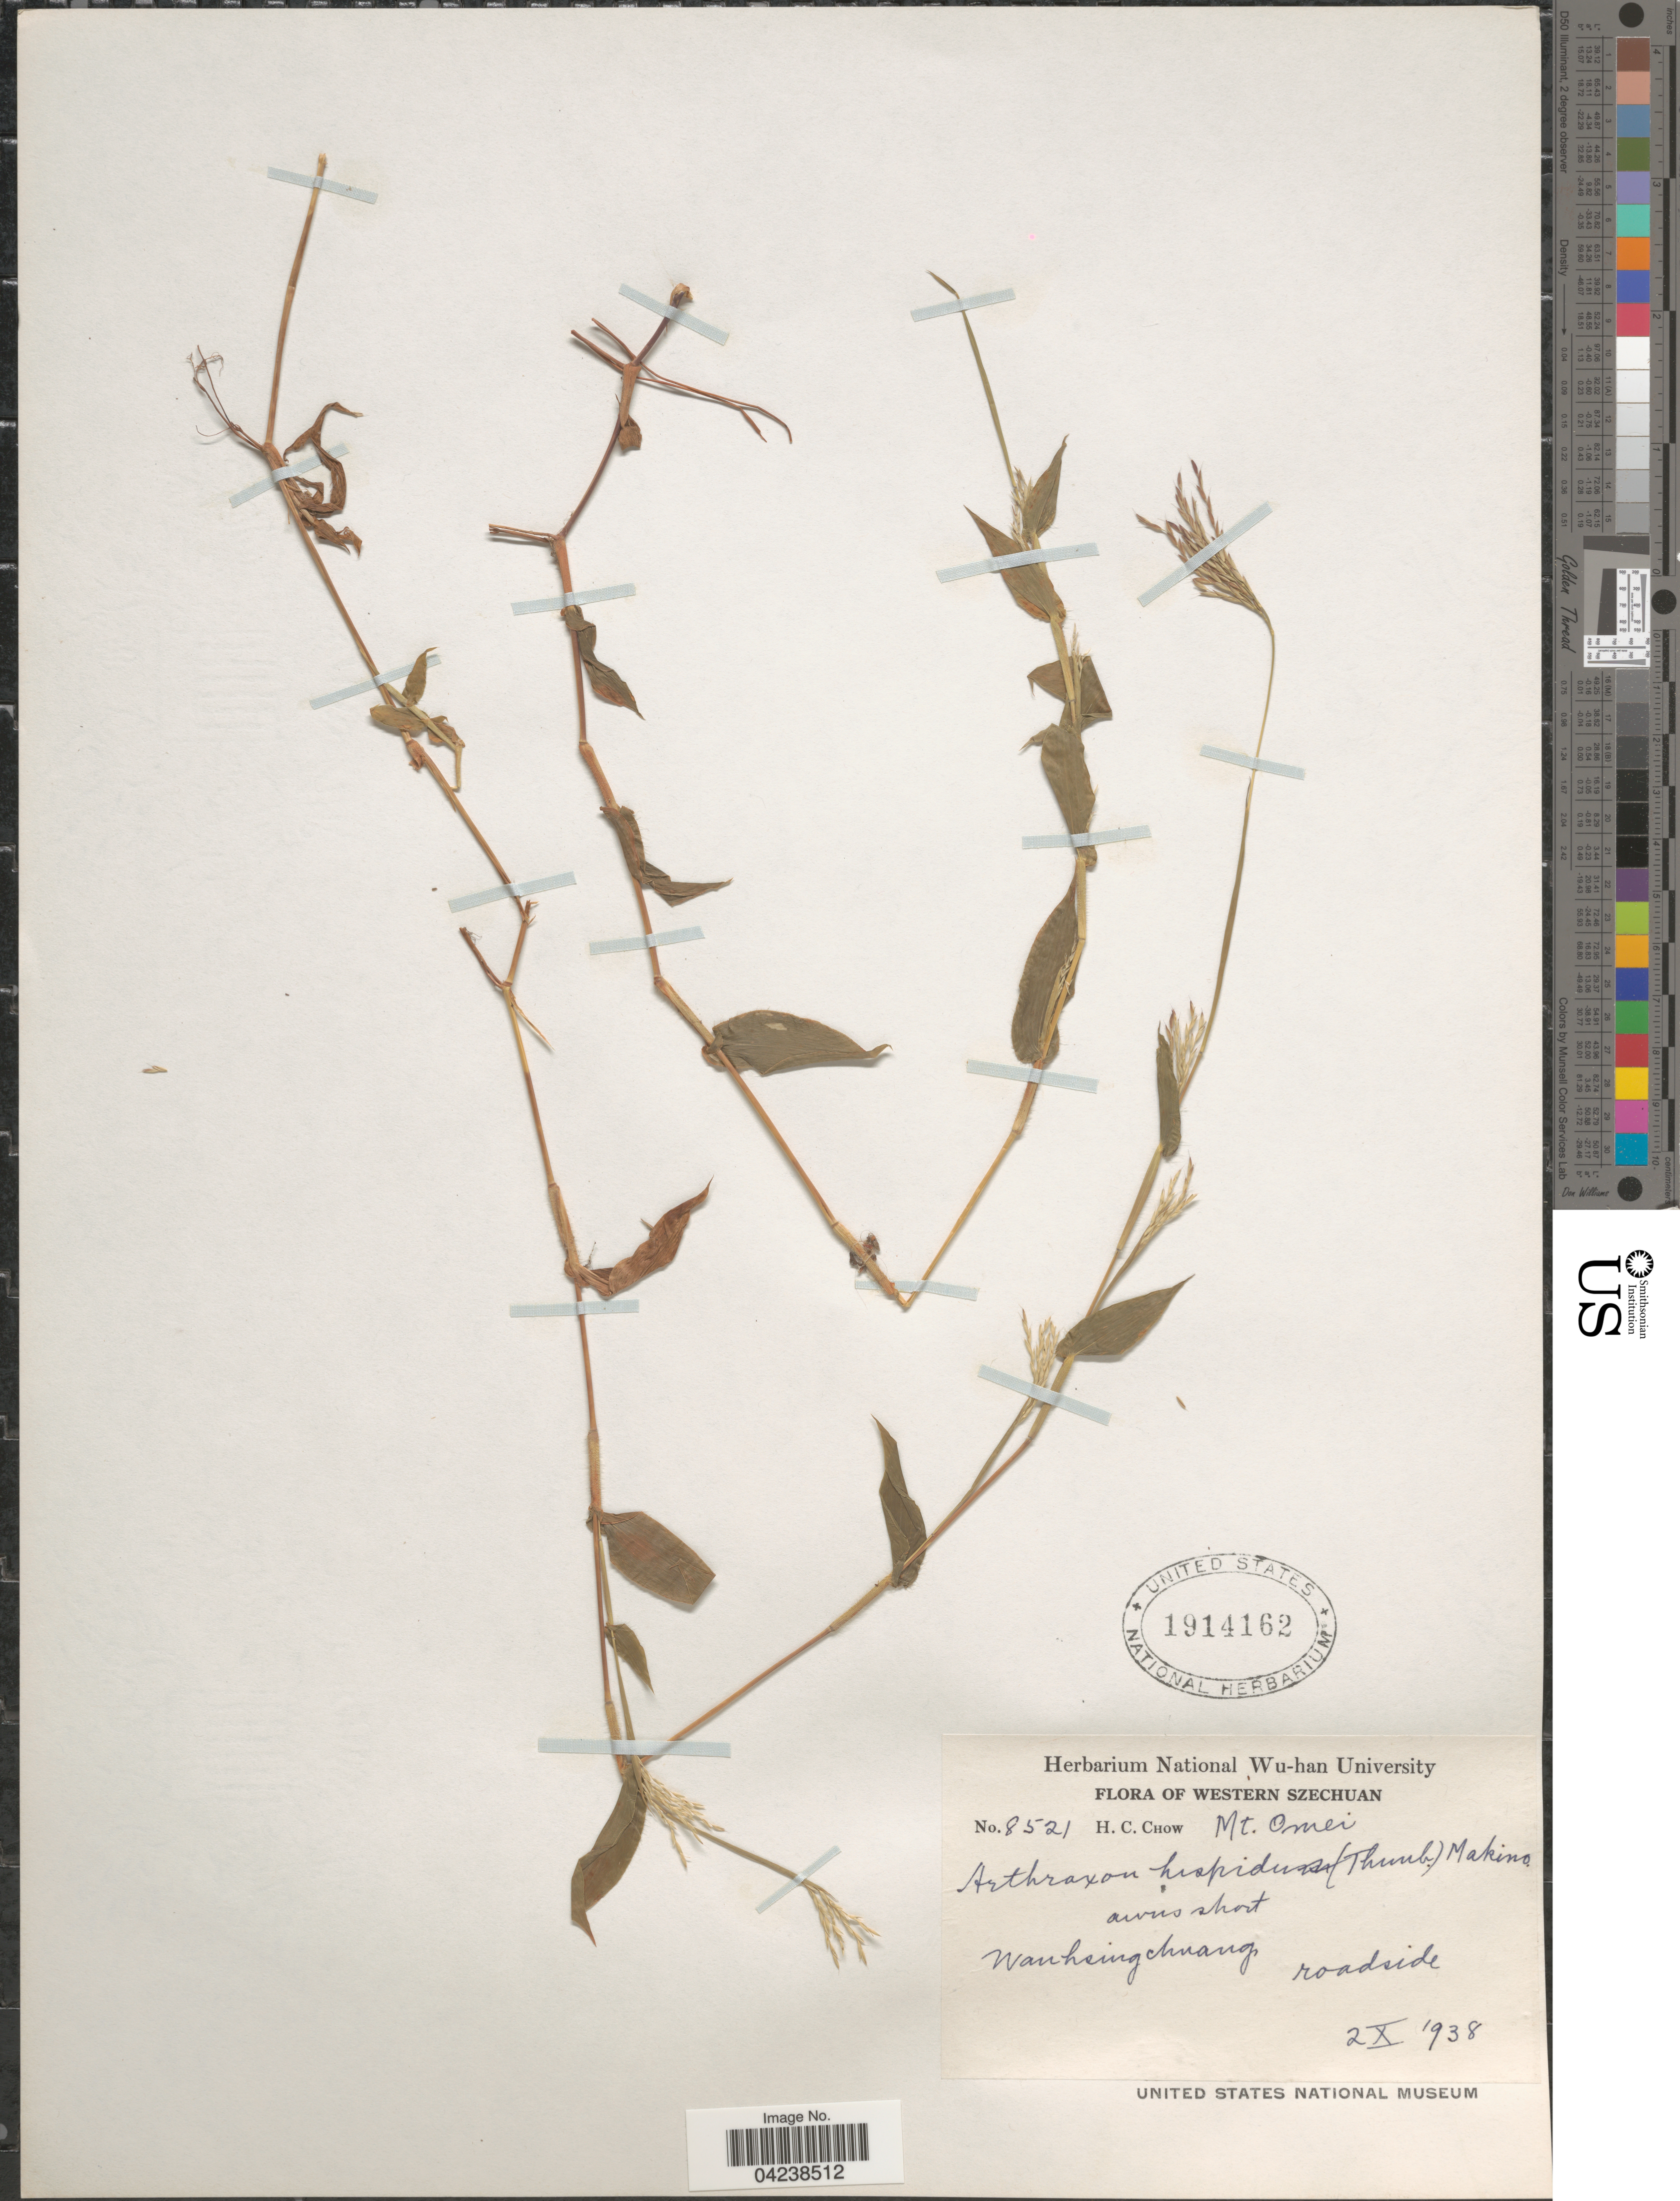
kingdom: Plantae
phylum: Tracheophyta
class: Liliopsida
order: Poales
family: Poaceae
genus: Arthraxon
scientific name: Arthraxon hispidus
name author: (Thunb.) Makino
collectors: H. Chow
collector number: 8521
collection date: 1938-10-02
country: China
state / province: Sichuan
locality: Western Szechuan. Wanhsingchuang.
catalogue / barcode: US 1914162